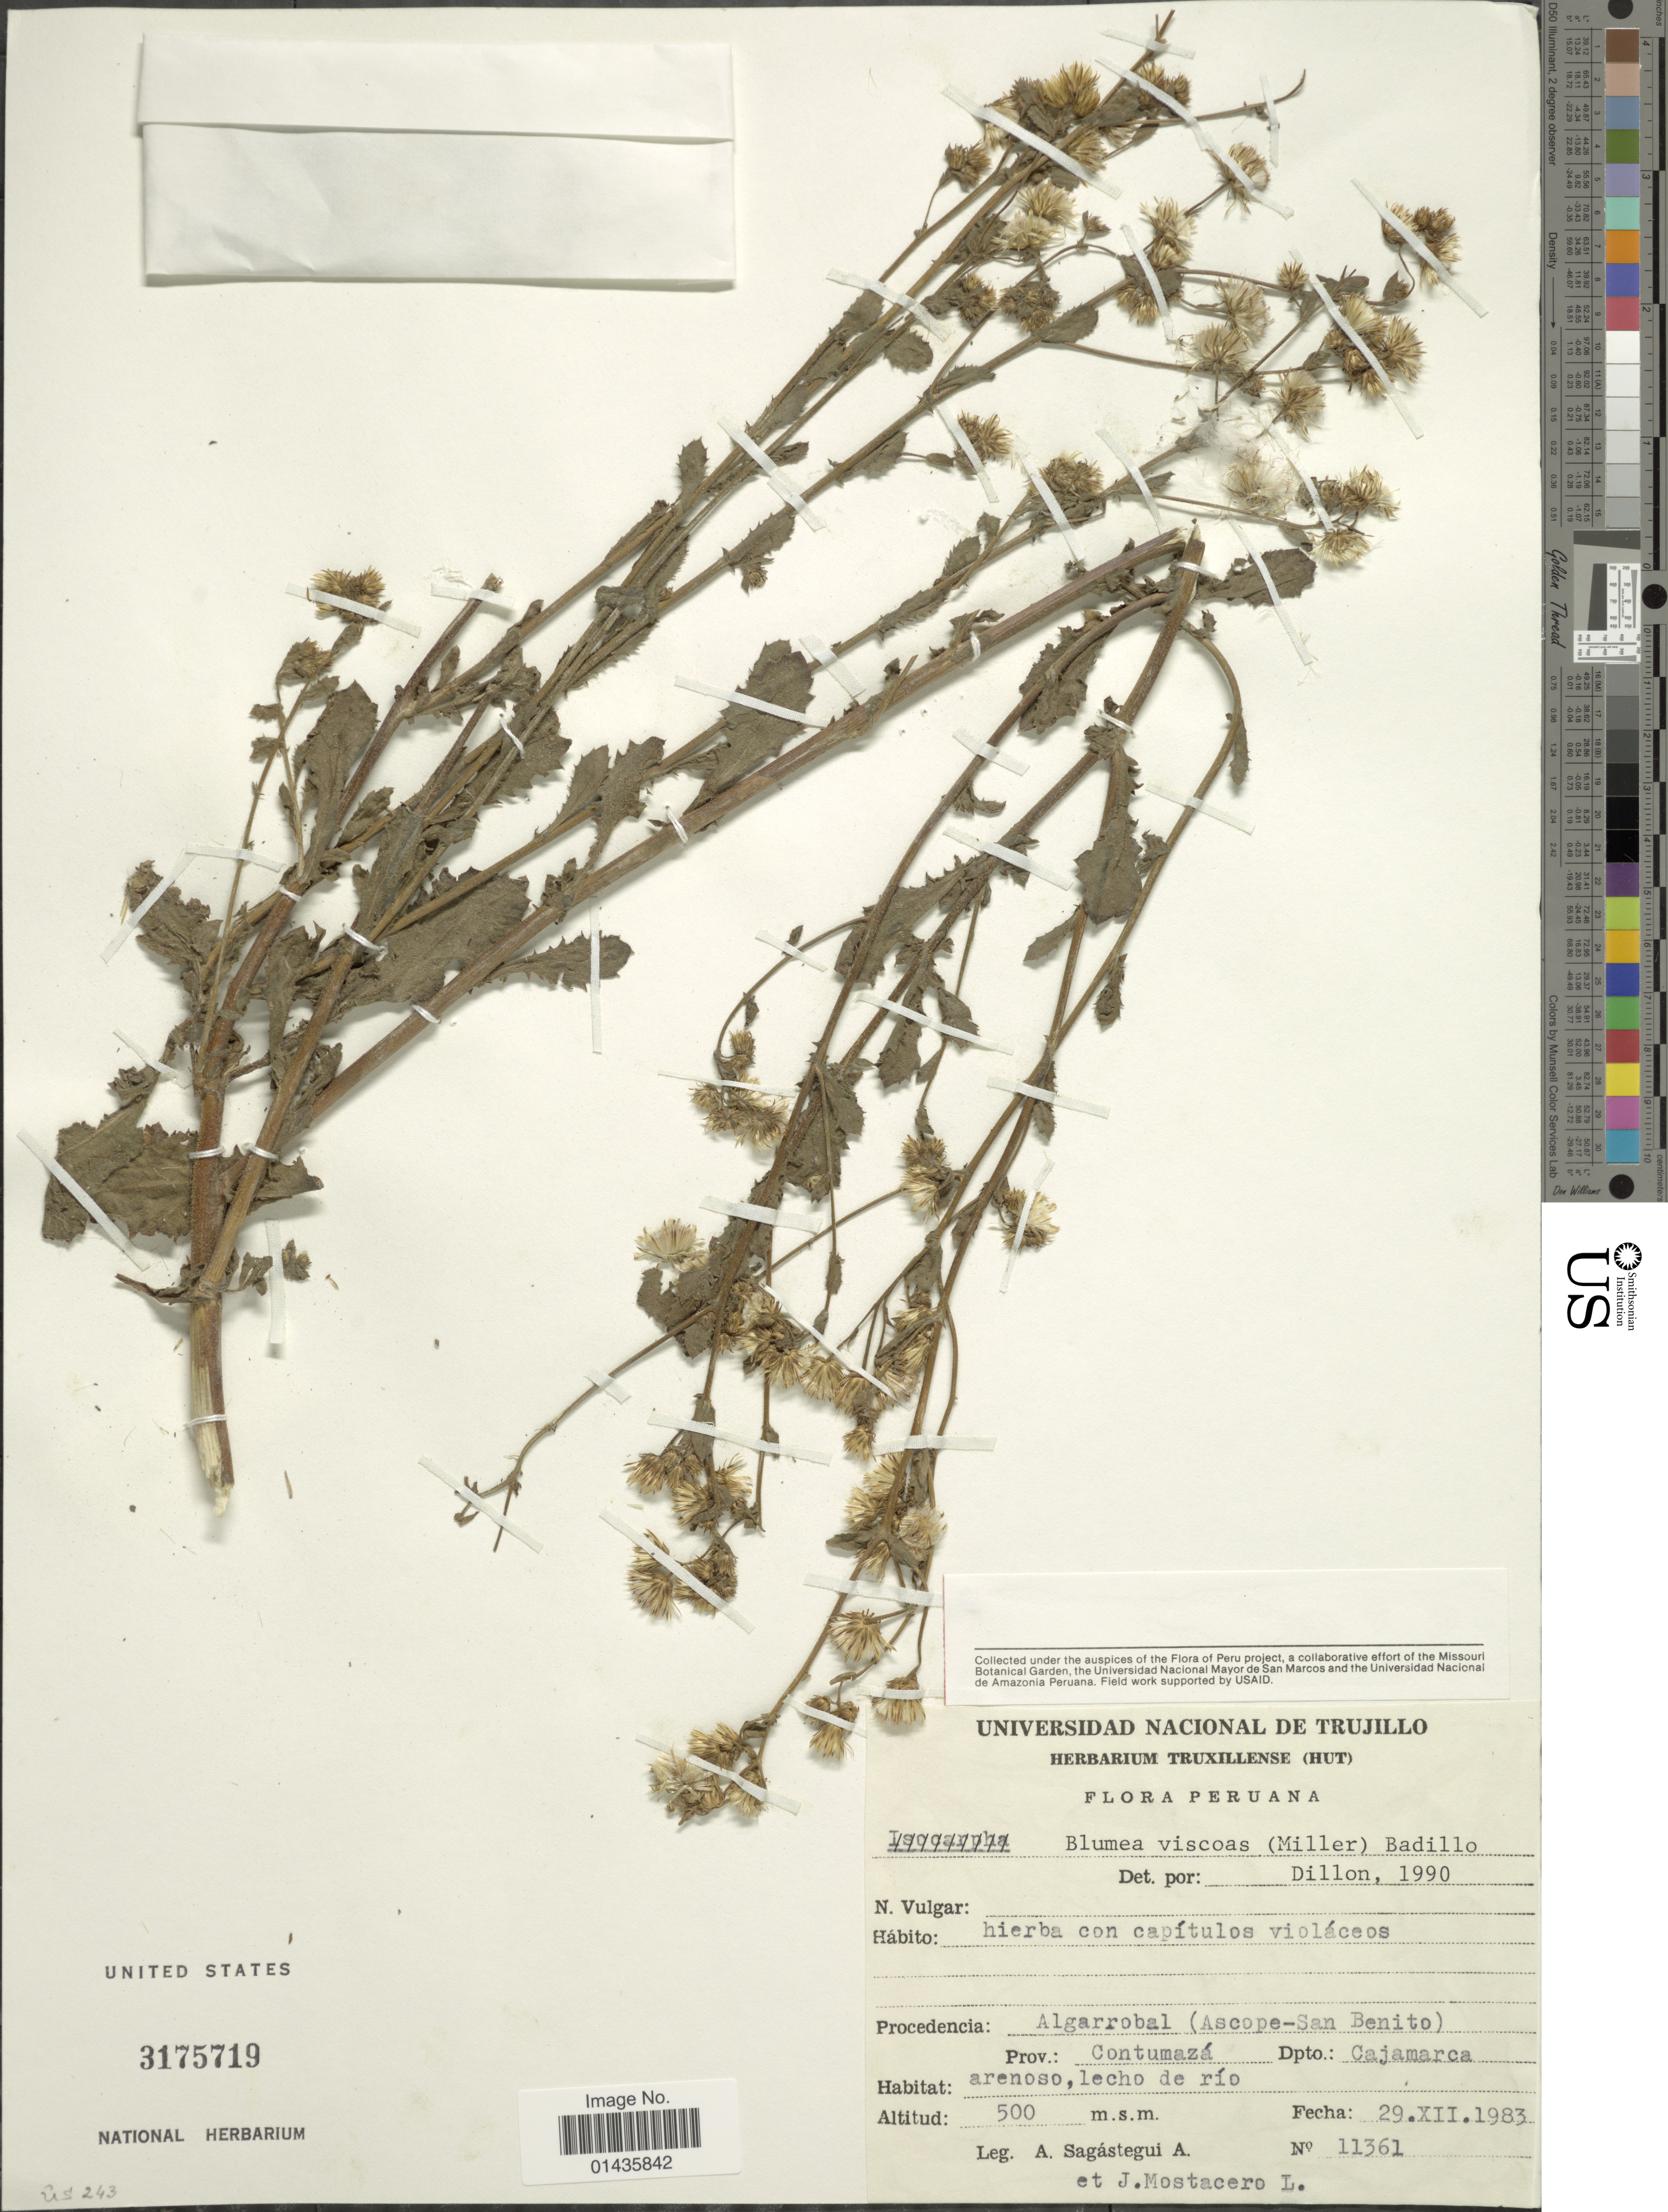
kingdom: Plantae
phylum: Tracheophyta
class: Magnoliopsida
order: Asterales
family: Asteraceae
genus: Pseudoconyza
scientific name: Pseudoconyza viscosa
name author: (Mill.) D'Arcy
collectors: A. Sagástegui A. & J. Mostacero L.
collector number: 11361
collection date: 1983-12-29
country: Peru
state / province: Cajamarca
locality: Algarrobal (Ascope-San Benito), Prov. Contumaza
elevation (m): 500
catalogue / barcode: US 3175719